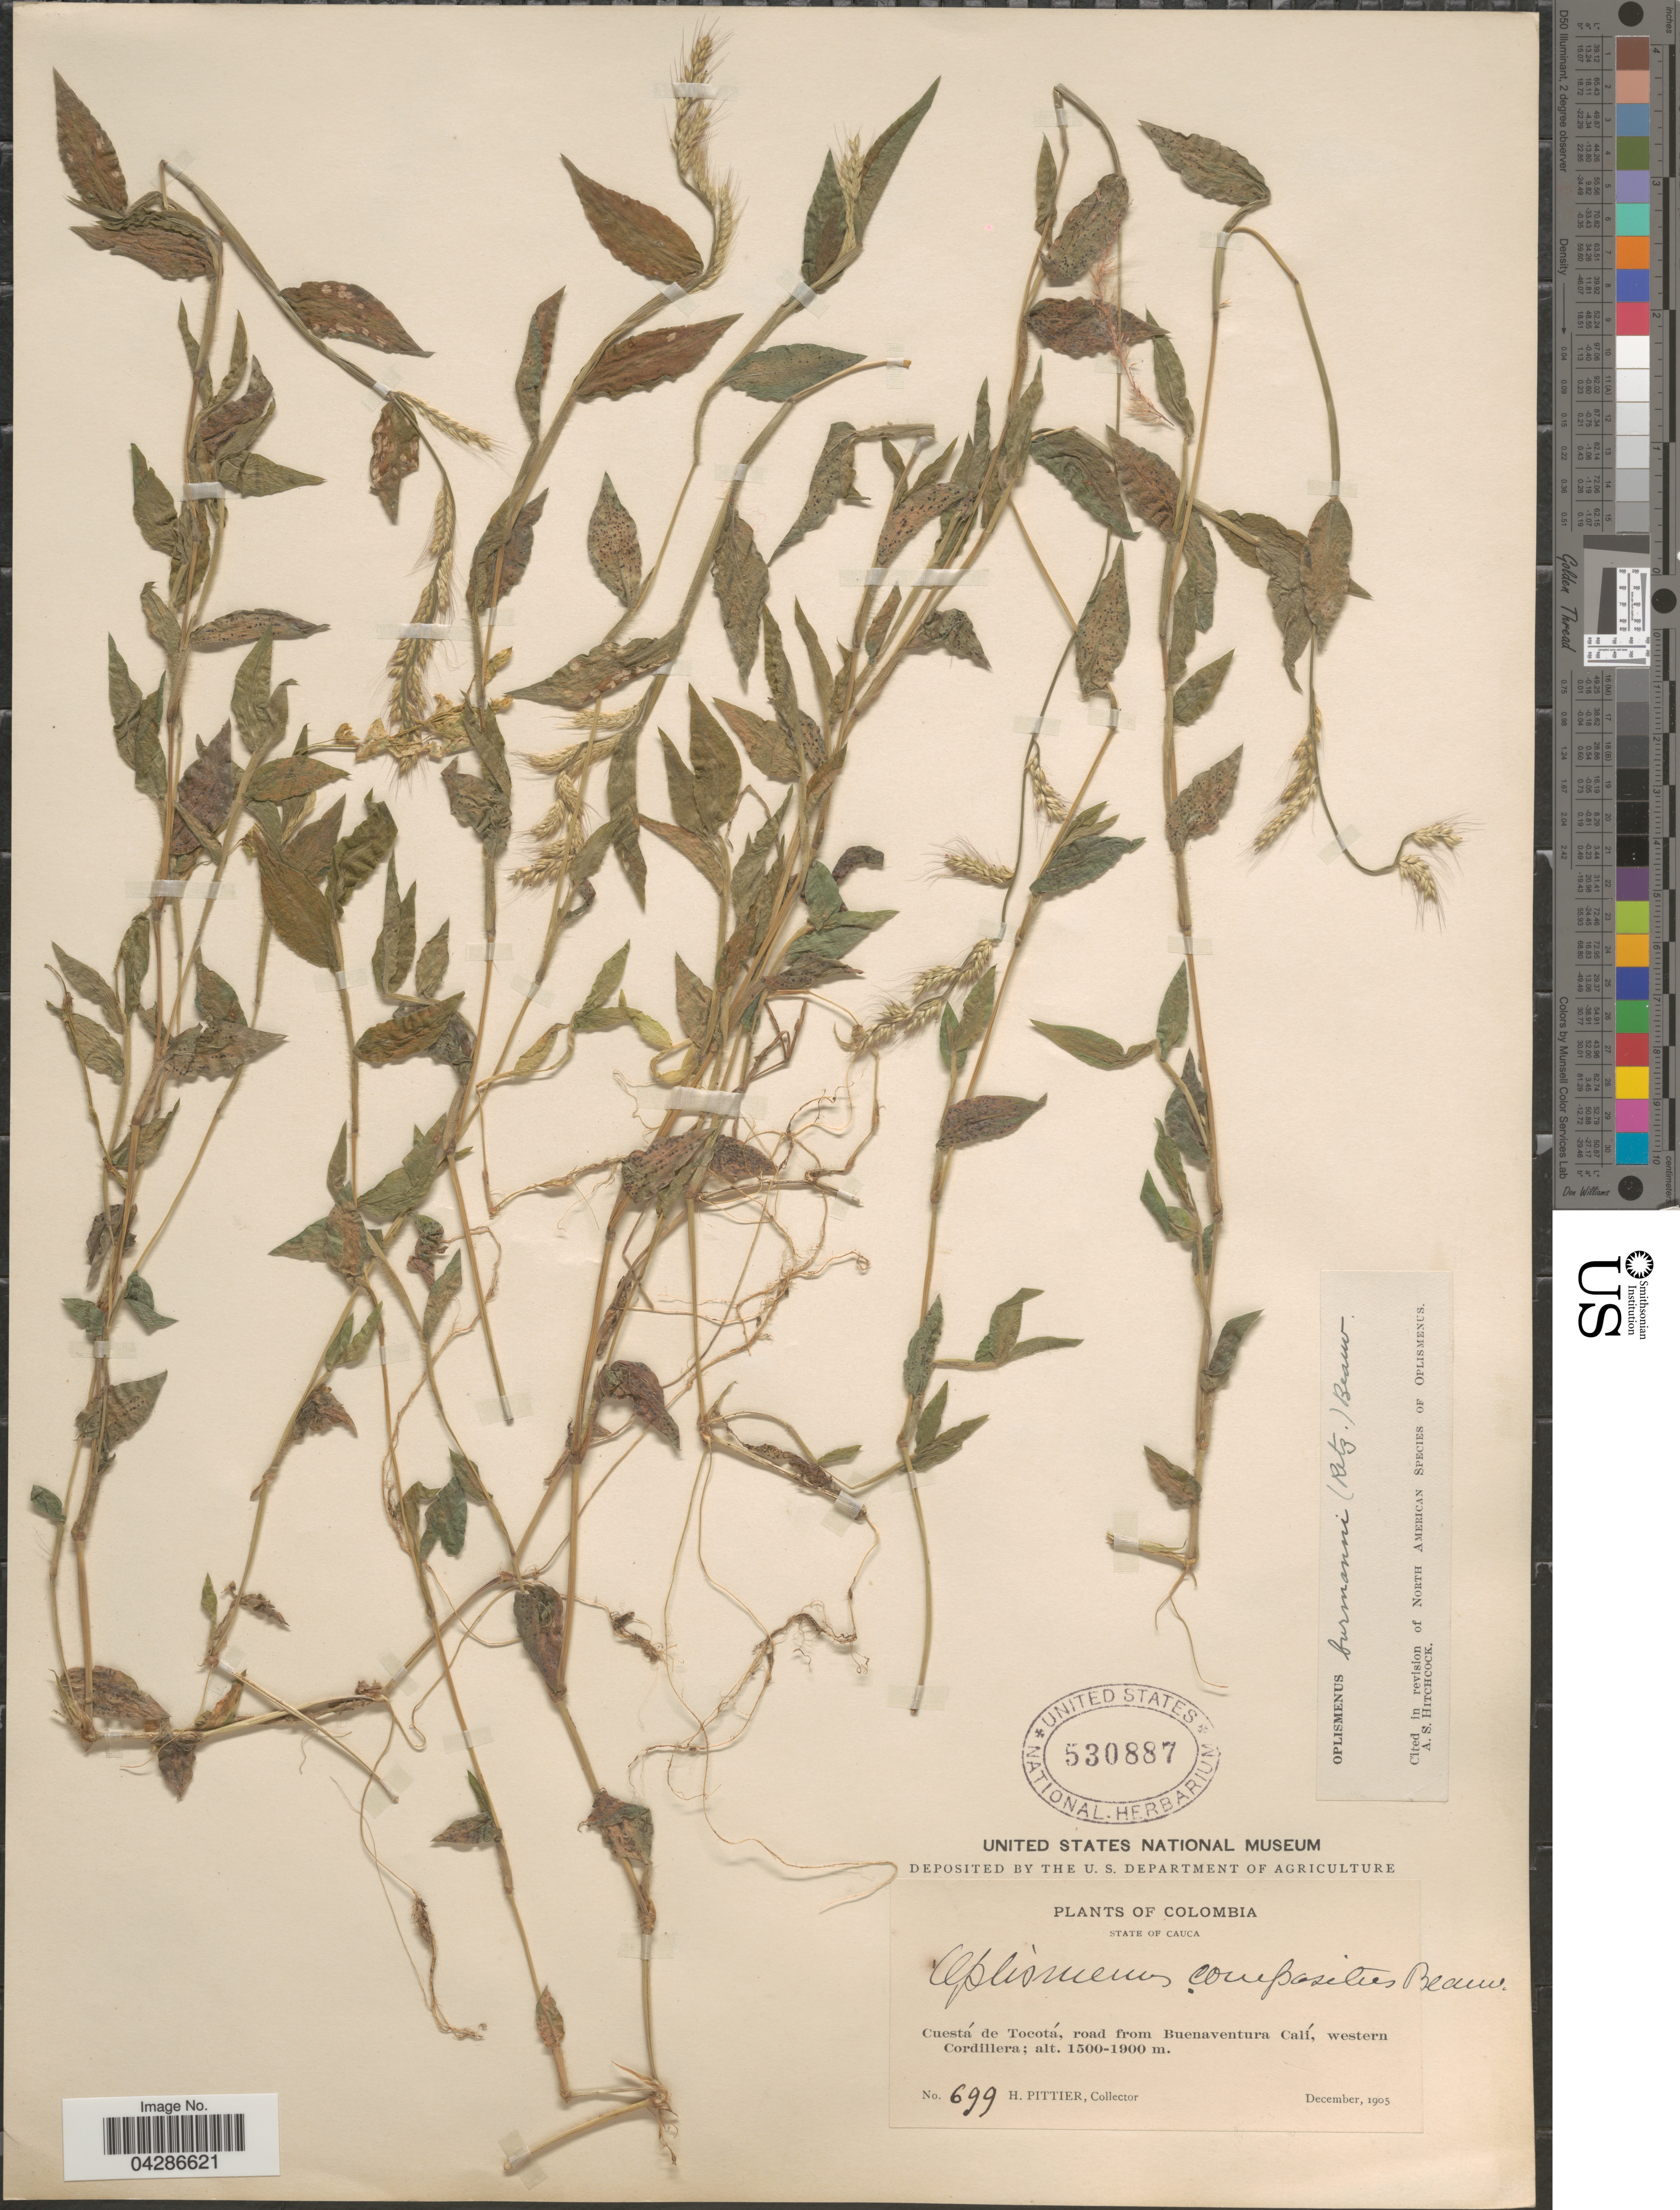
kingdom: Plantae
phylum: Tracheophyta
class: Liliopsida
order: Poales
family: Poaceae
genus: Oplismenus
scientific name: Oplismenus burmannii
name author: (Retz.) P. Beauv.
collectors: H. F. Pittier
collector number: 699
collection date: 1905-12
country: Colombia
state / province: Cauca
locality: Cuestá de Tocotá, road from Buenavista Calí, western Cordillera.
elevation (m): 1500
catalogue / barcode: US 530887